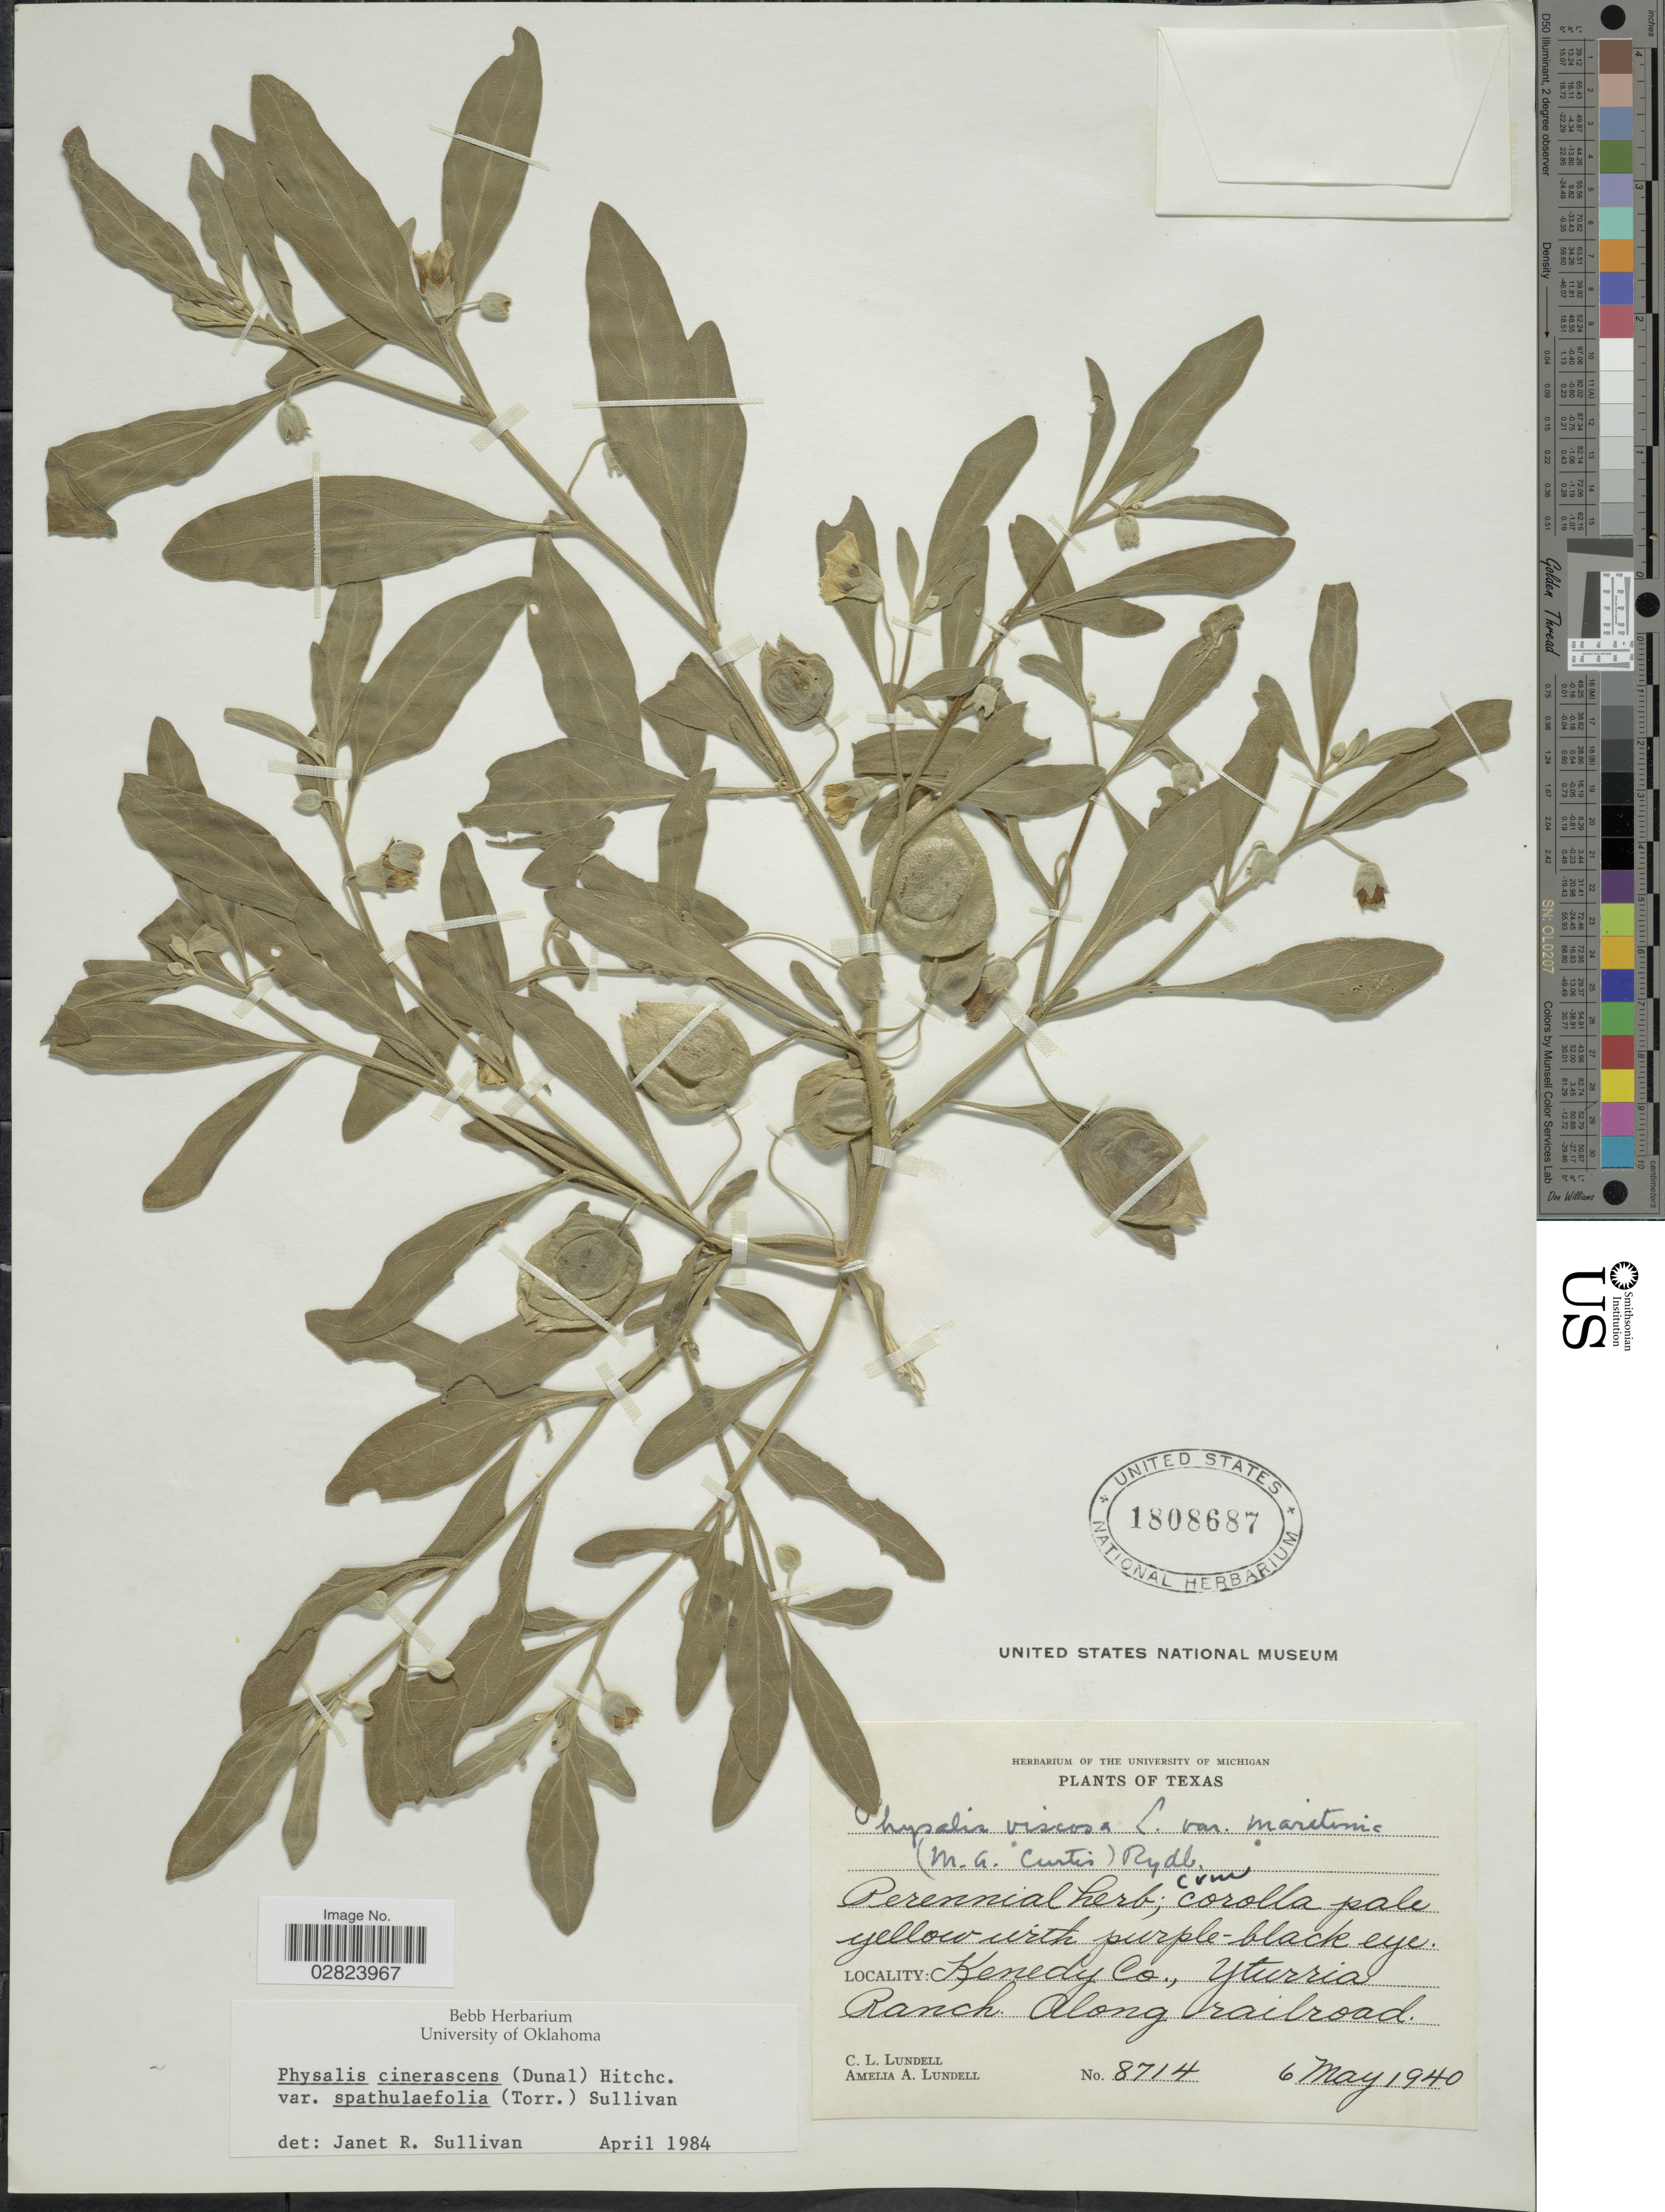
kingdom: Plantae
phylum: Tracheophyta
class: Magnoliopsida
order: Solanales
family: Solanaceae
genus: Physalis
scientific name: Physalis mollis var. cinerascens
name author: (Dunal) A. Gray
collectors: C. L. Lundell & A. A. Lundell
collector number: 8714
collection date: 1940-05-06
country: United States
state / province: Texas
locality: Kenedy Co., Yturria Ranch. Along railroad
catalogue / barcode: US 1808687